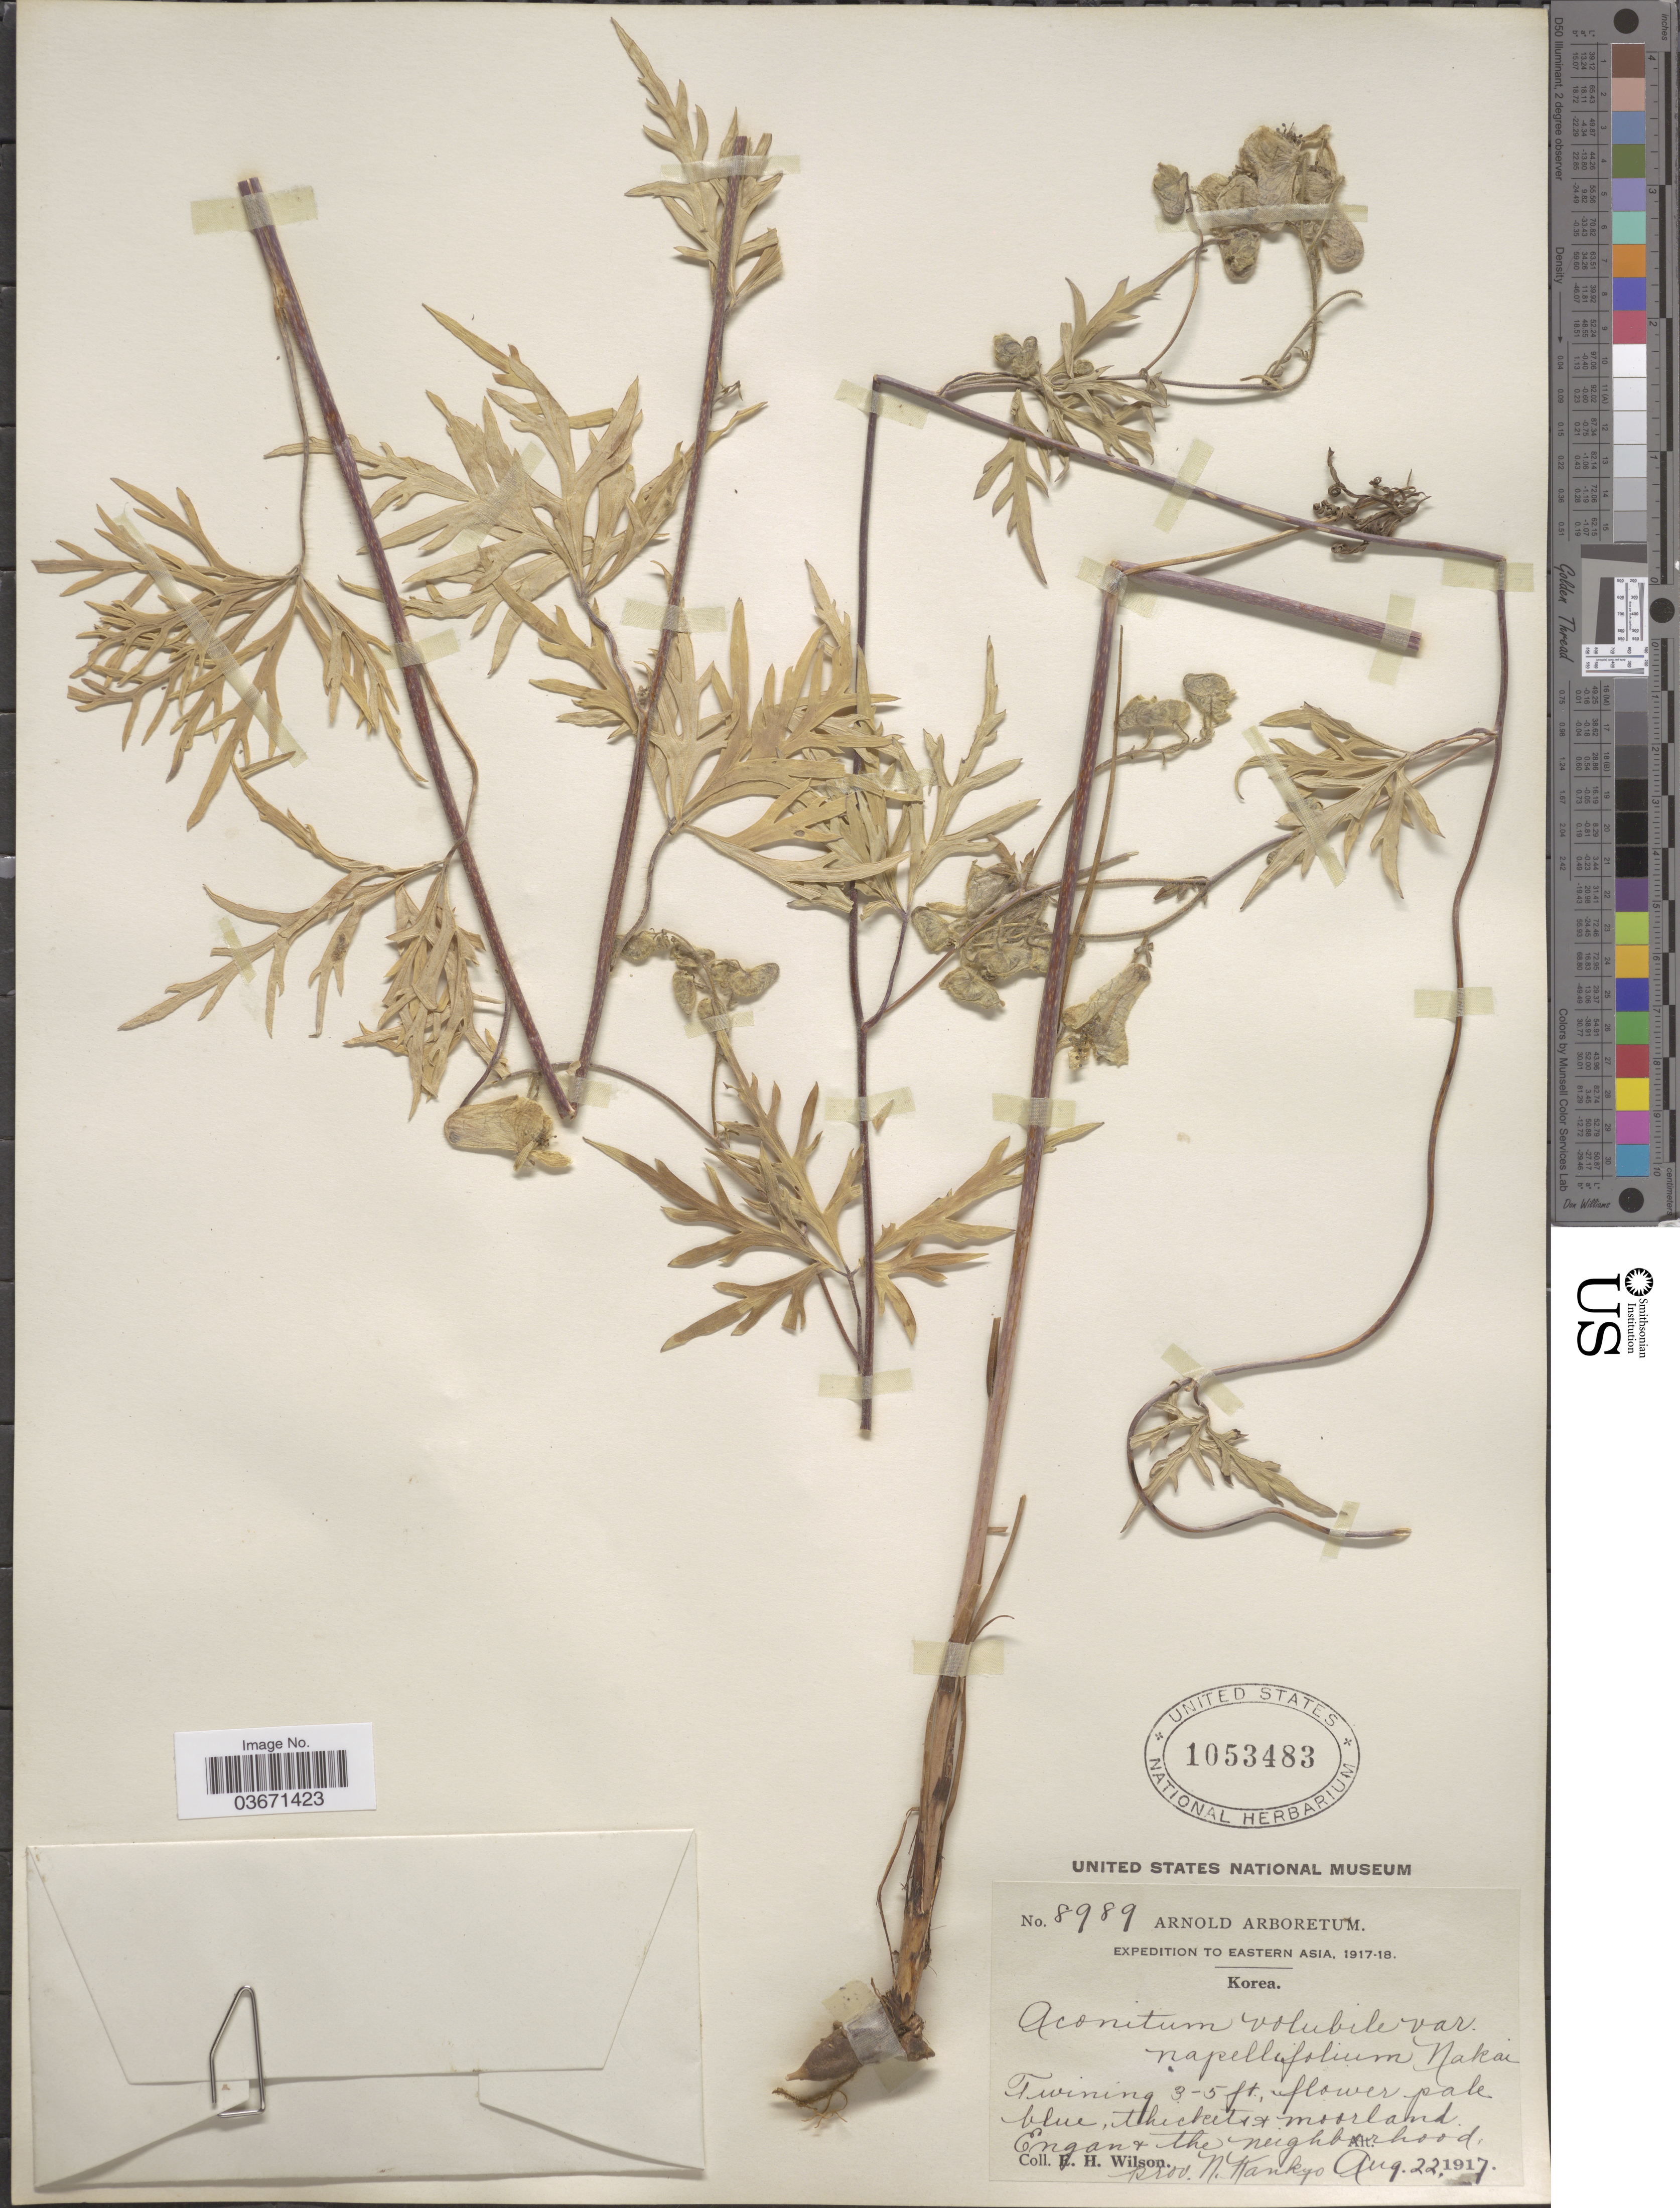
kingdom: Plantae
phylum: Tracheophyta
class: Magnoliopsida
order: Ranunculales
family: Ranunculaceae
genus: Aconitum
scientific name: Aconitum volubile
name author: Pall. ex Koelle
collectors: E. Wilson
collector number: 8989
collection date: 1917-08-22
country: North Korea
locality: Engan & the neighborhood, prov. N. Kankyo.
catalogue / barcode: US 1053483